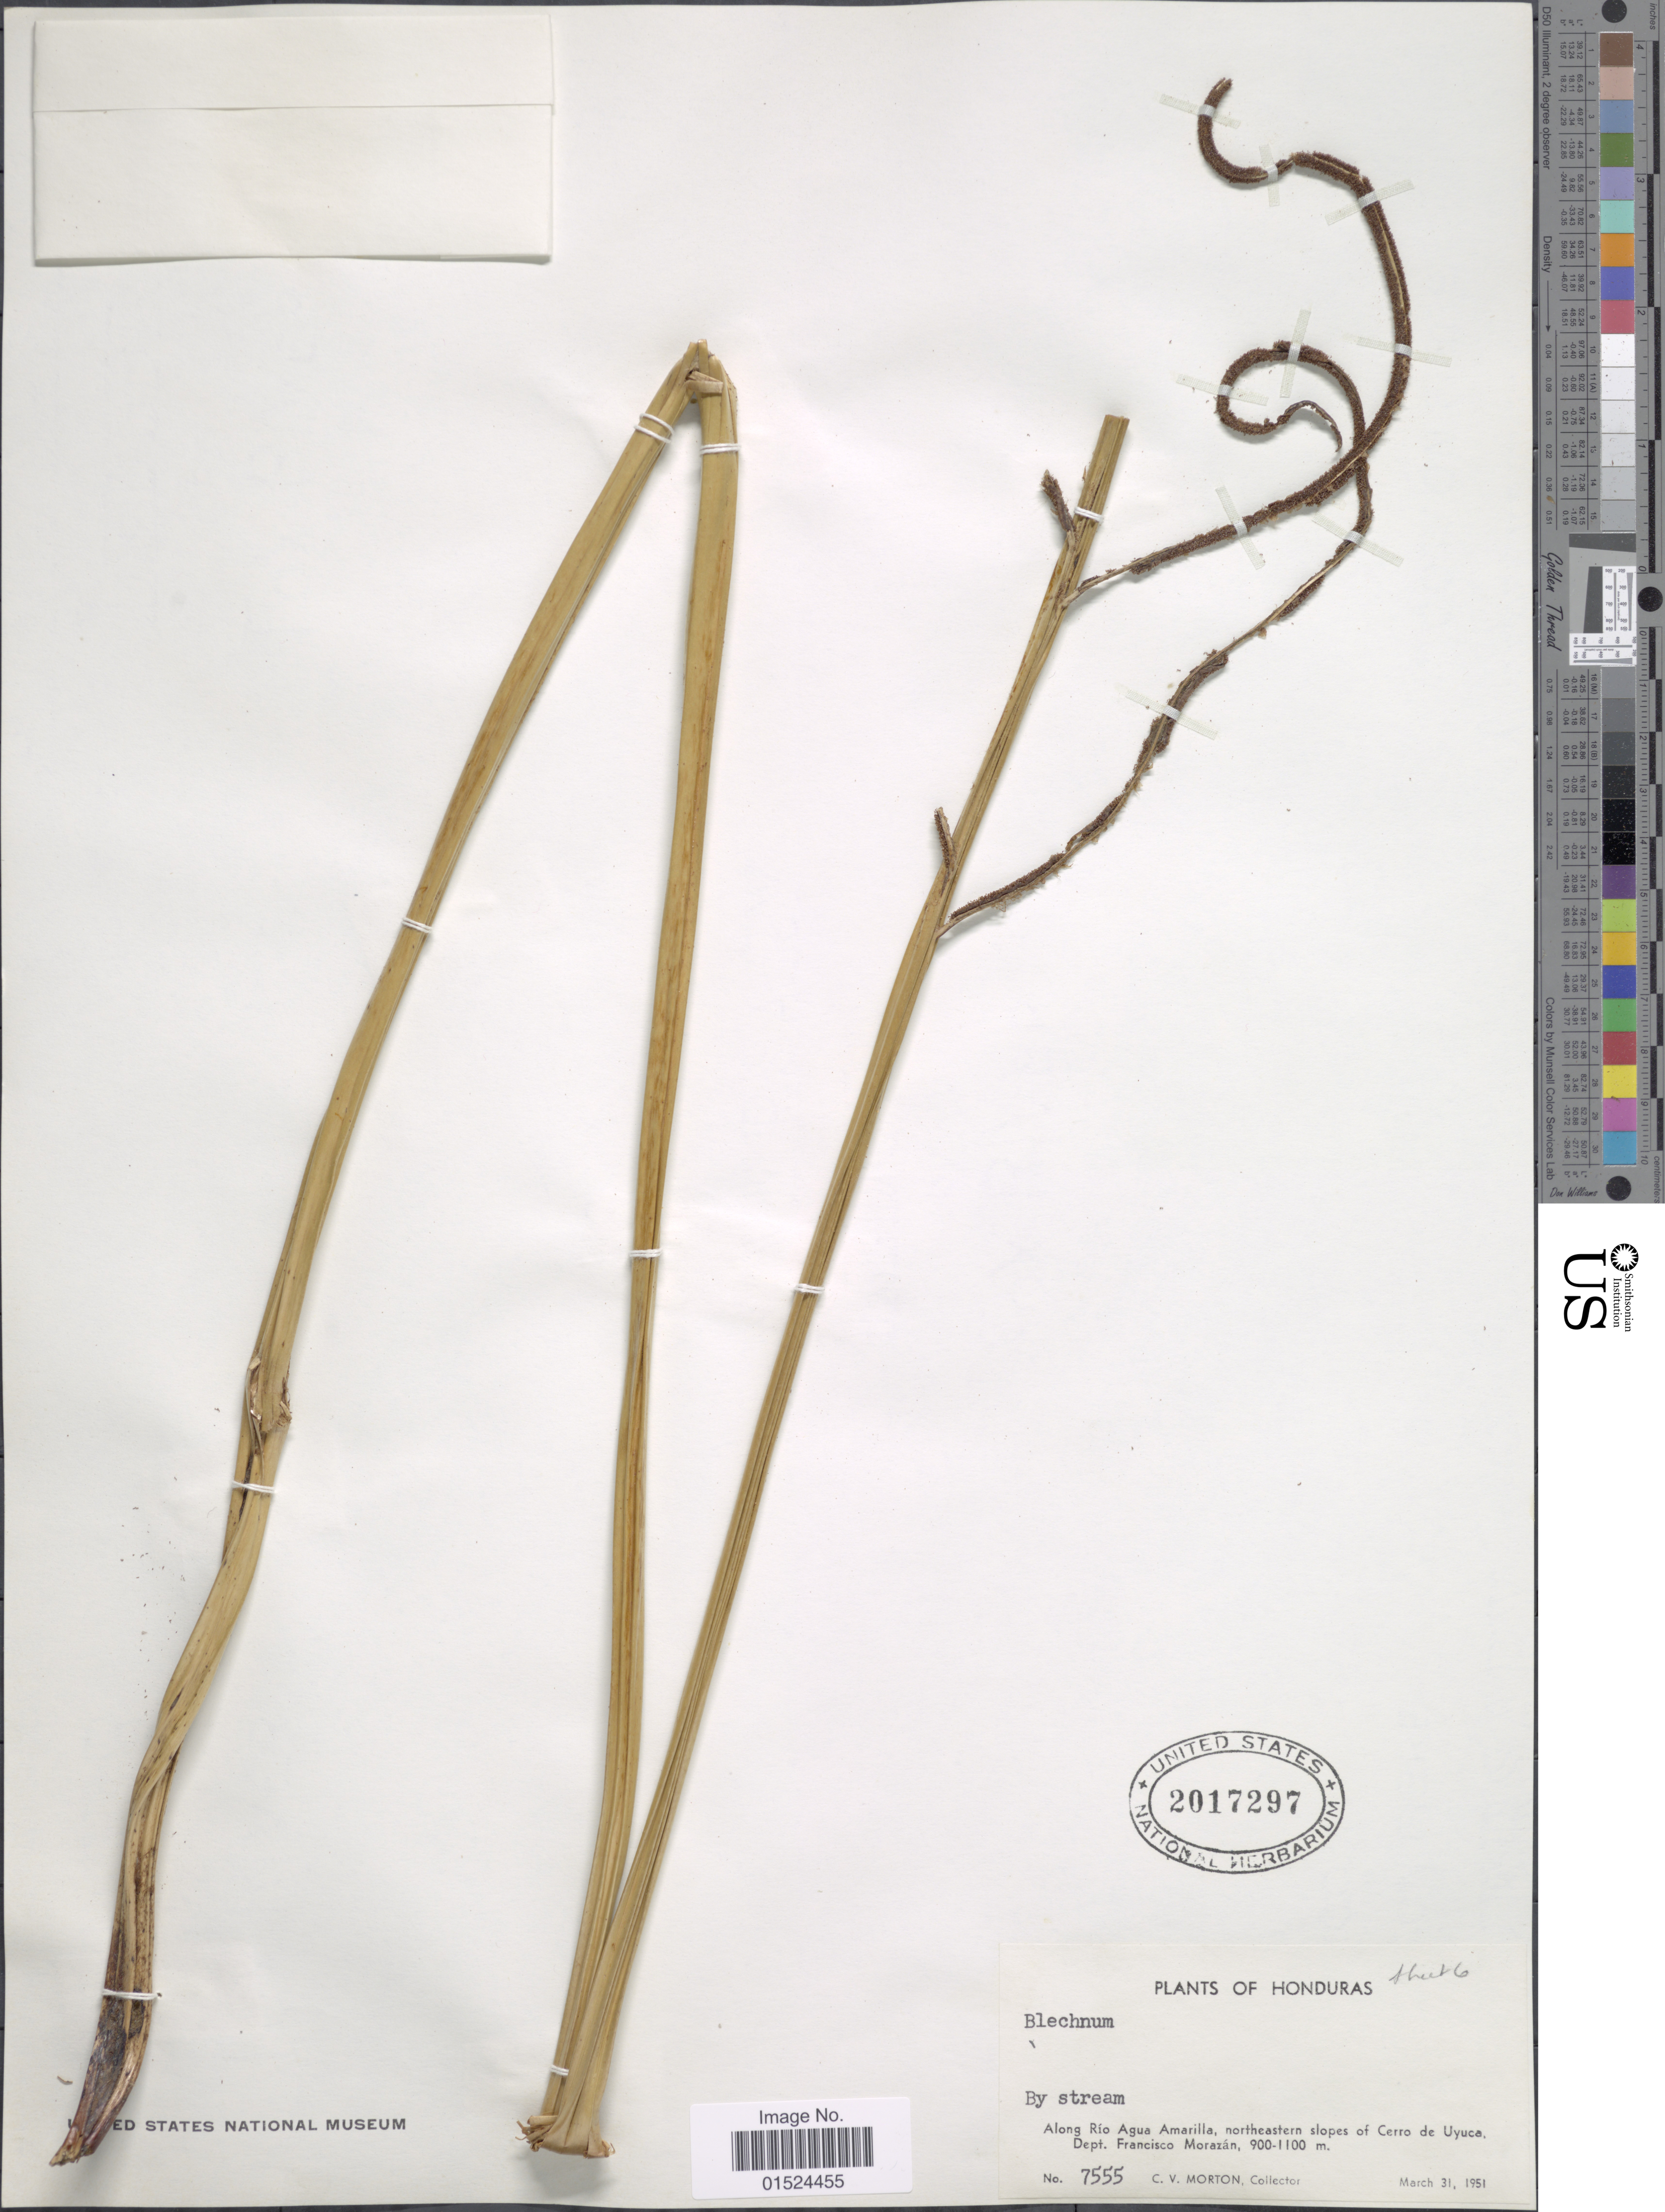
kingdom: Plantae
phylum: Tracheophyta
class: Polypodiopsida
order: Polypodiales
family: Blechnaceae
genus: Blechnum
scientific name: Blechnum schiedeanum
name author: (Schltdl. ex C. Presl) Hieron.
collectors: C. V. Morton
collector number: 7555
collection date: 1951-03-31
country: Honduras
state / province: Fco. Morazán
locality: Along Río Agua Amarilla, northeastern slopes of Cerro de Uyuca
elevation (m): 900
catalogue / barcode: US 2017297